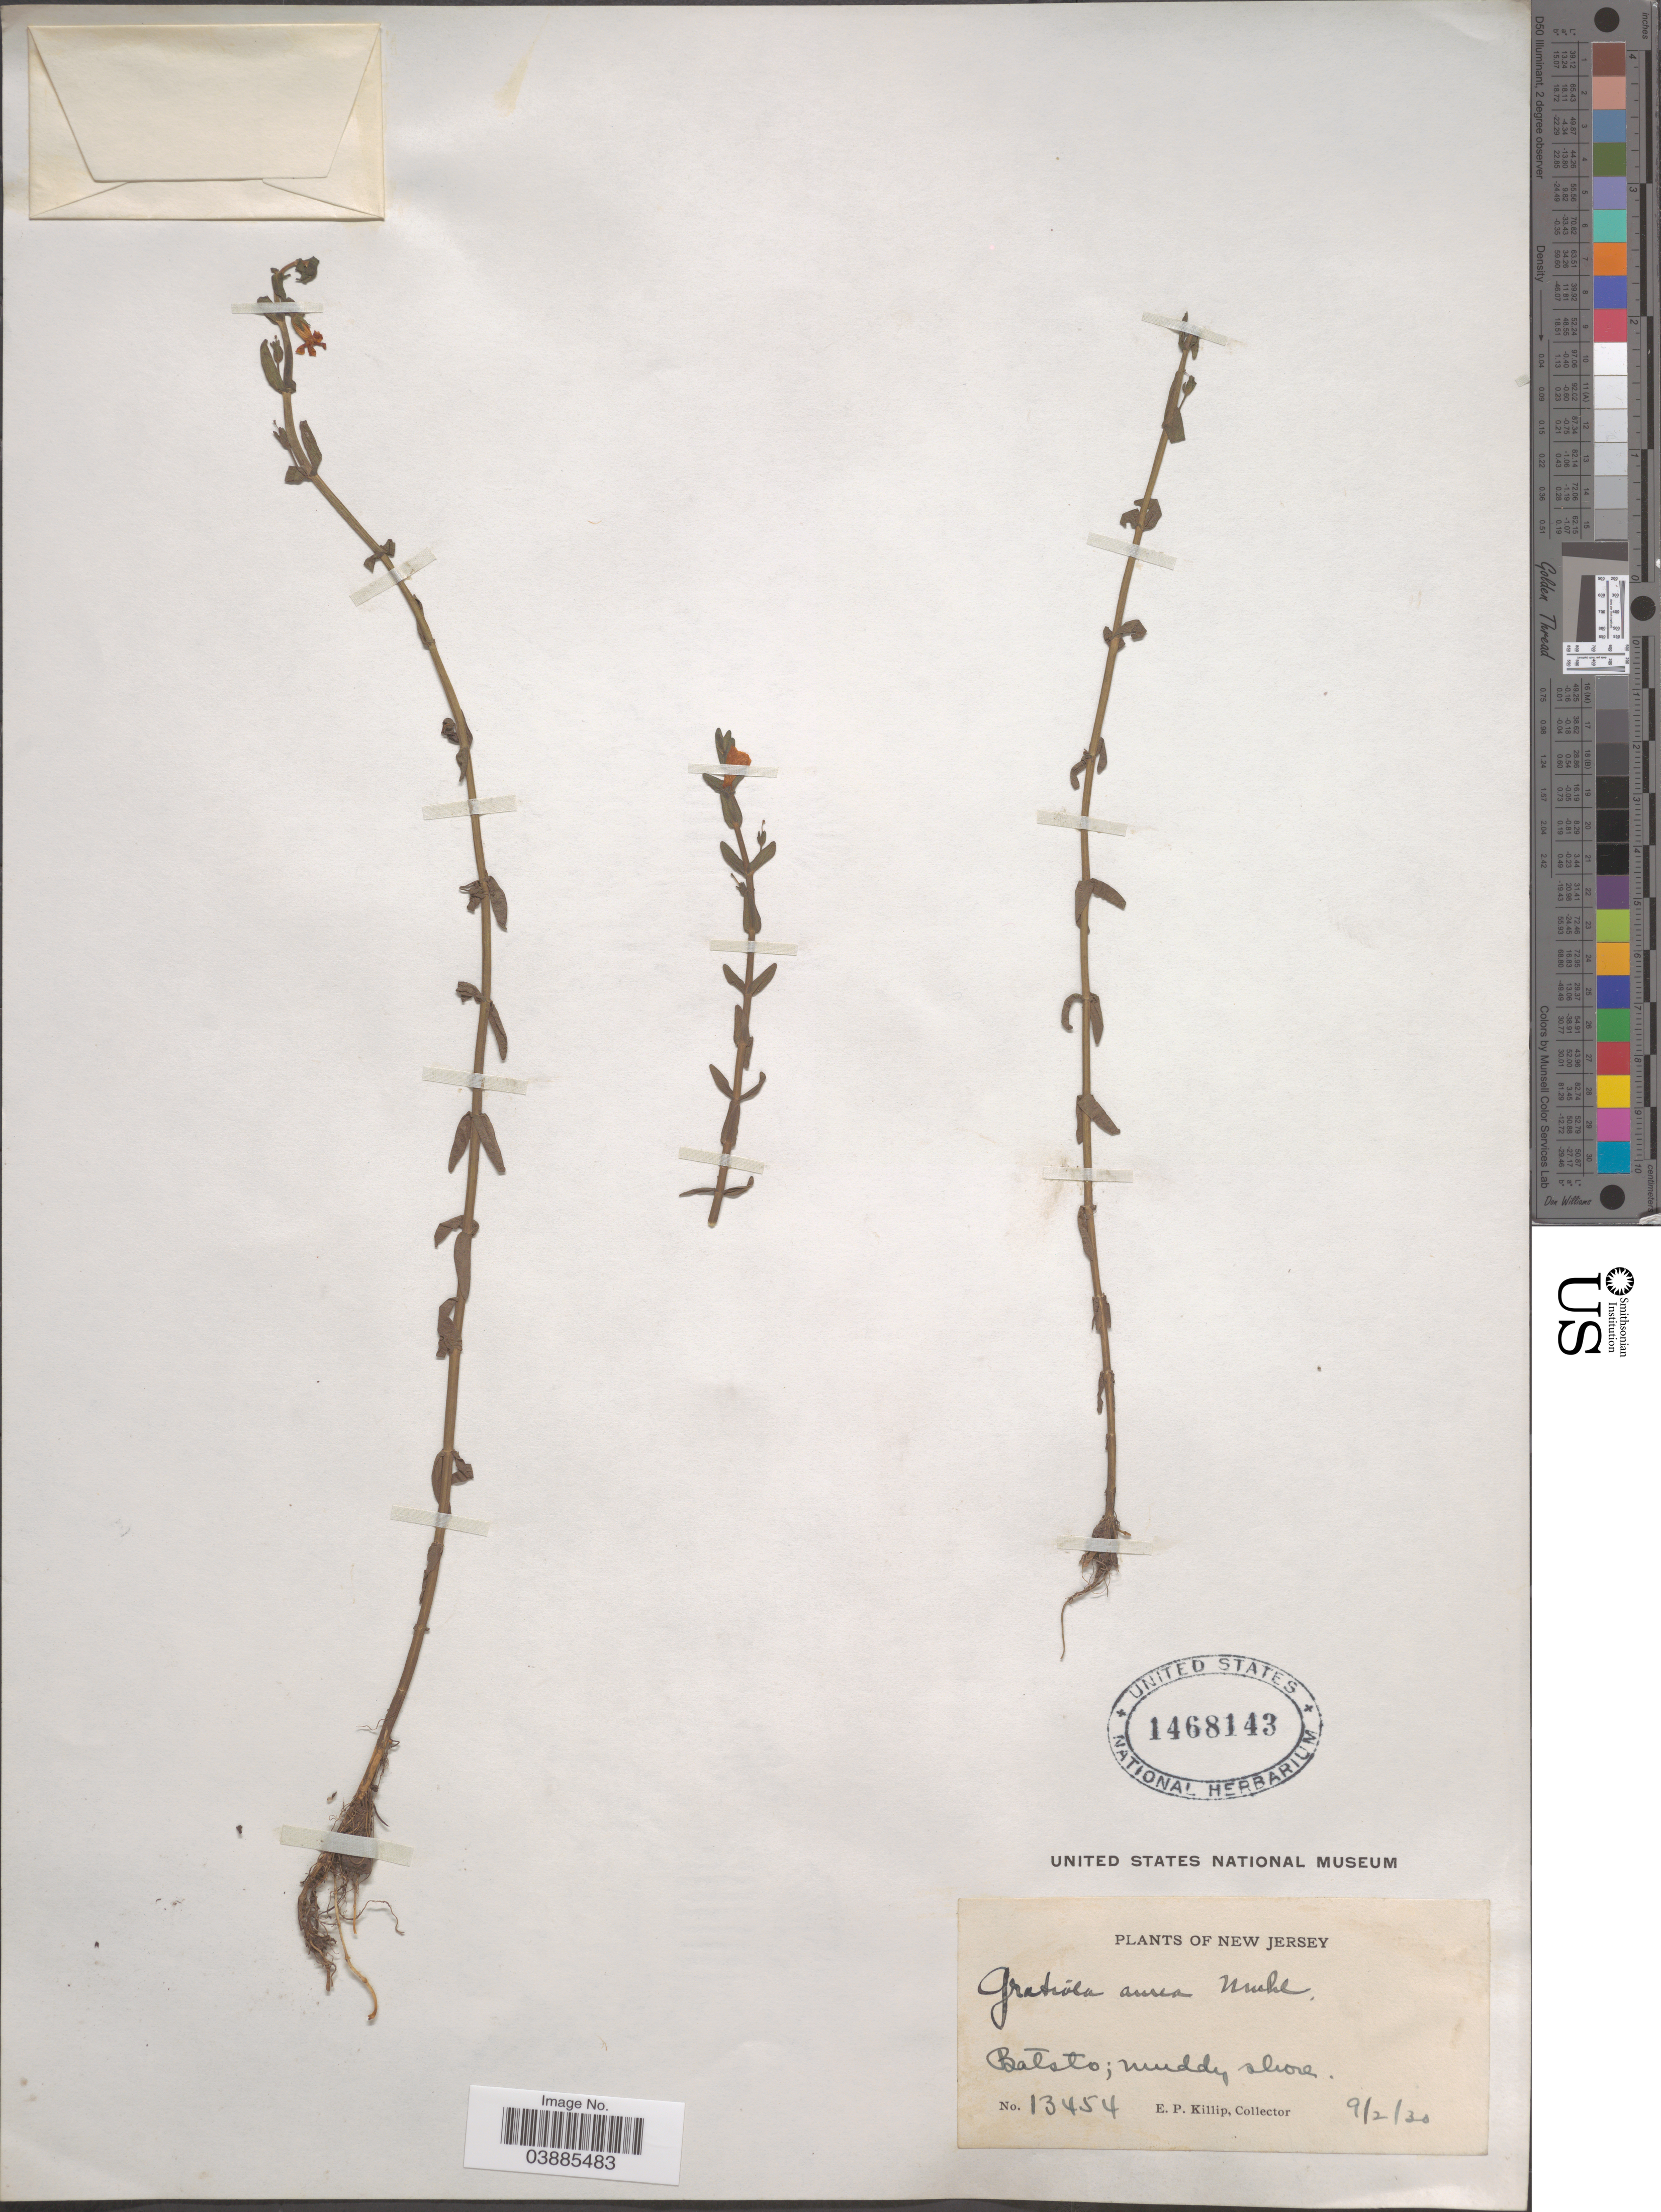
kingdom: Plantae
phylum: Tracheophyta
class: Magnoliopsida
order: Lamiales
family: Plantaginaceae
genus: Gratiola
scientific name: Gratiola aurea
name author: Pursh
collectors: E. P. Killip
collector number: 13454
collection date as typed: Transcribed d/m/y: 2/9/30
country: United States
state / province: New Jersey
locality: Batsto.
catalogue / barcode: US 1468143